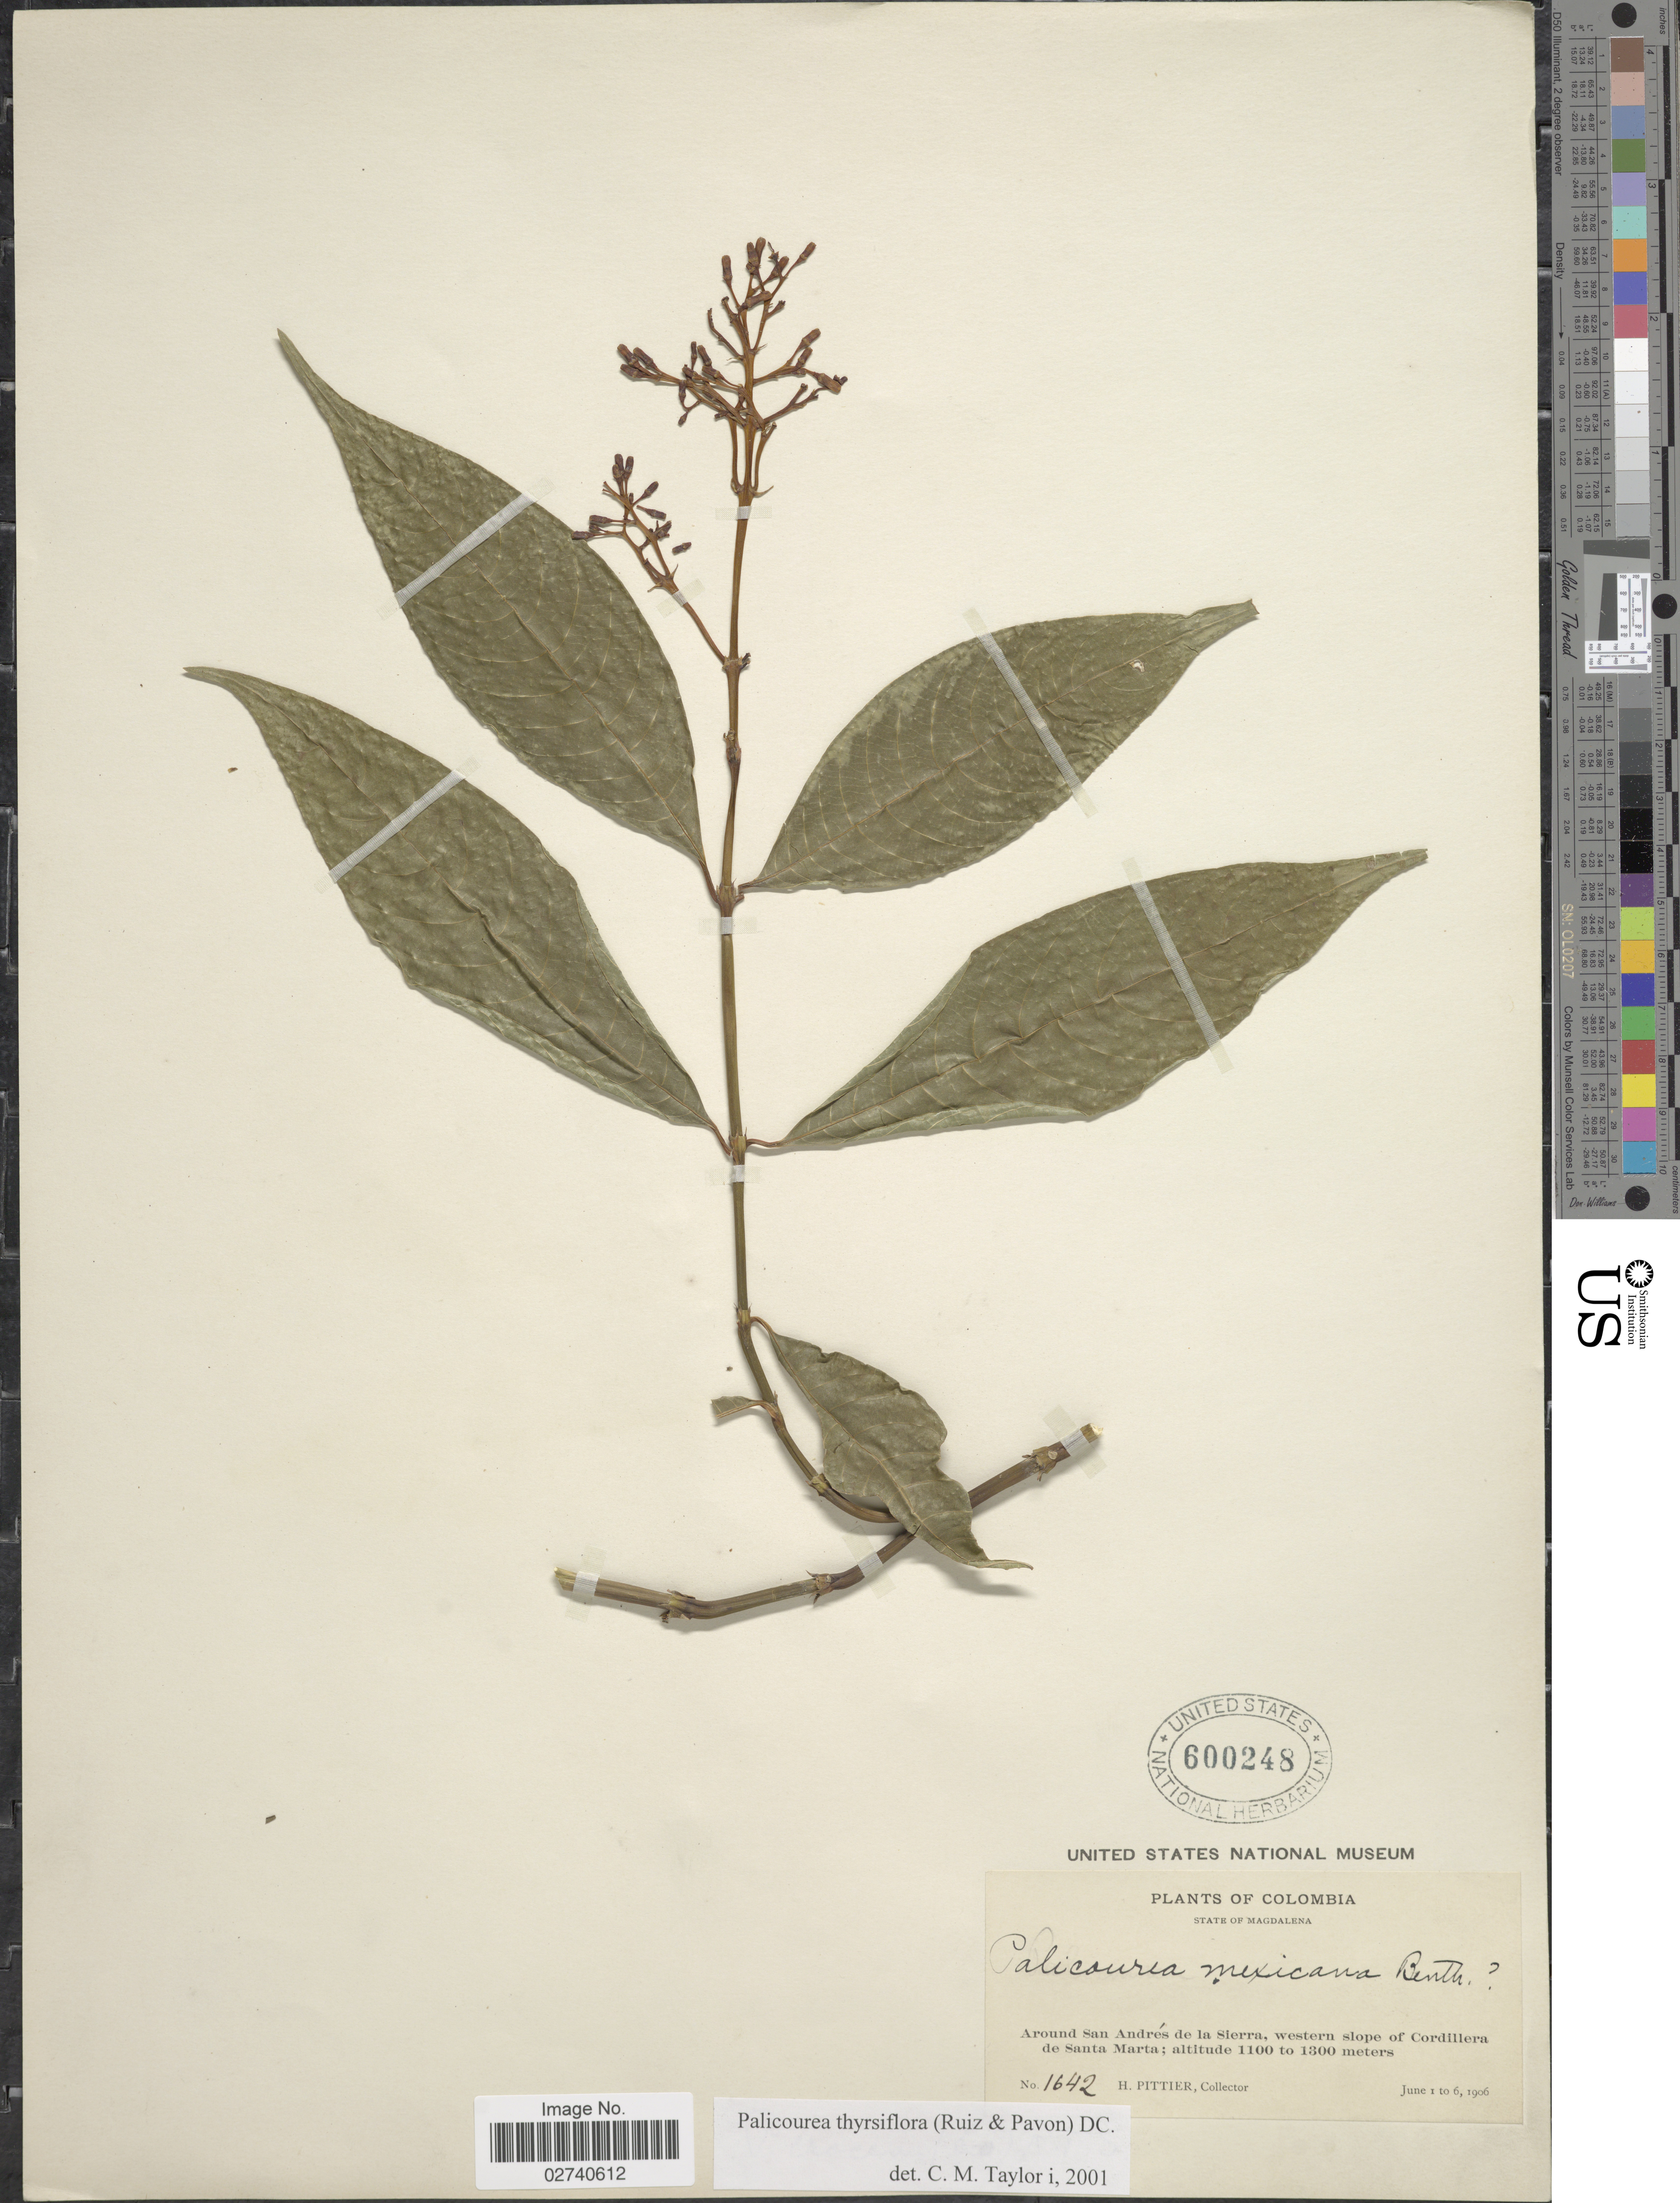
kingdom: Plantae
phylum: Tracheophyta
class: Magnoliopsida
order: Gentianales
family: Rubiaceae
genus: Palicourea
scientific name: Palicourea thyrsiflora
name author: (Ruiz & Pav.) DC.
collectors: H. F. Pittier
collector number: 1642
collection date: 1906-06-01/1906-06-06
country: Colombia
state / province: Magdalena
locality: Around San Andres de la Sierra, western slope of Cordillera de Santa Marta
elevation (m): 1100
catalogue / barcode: US 600248